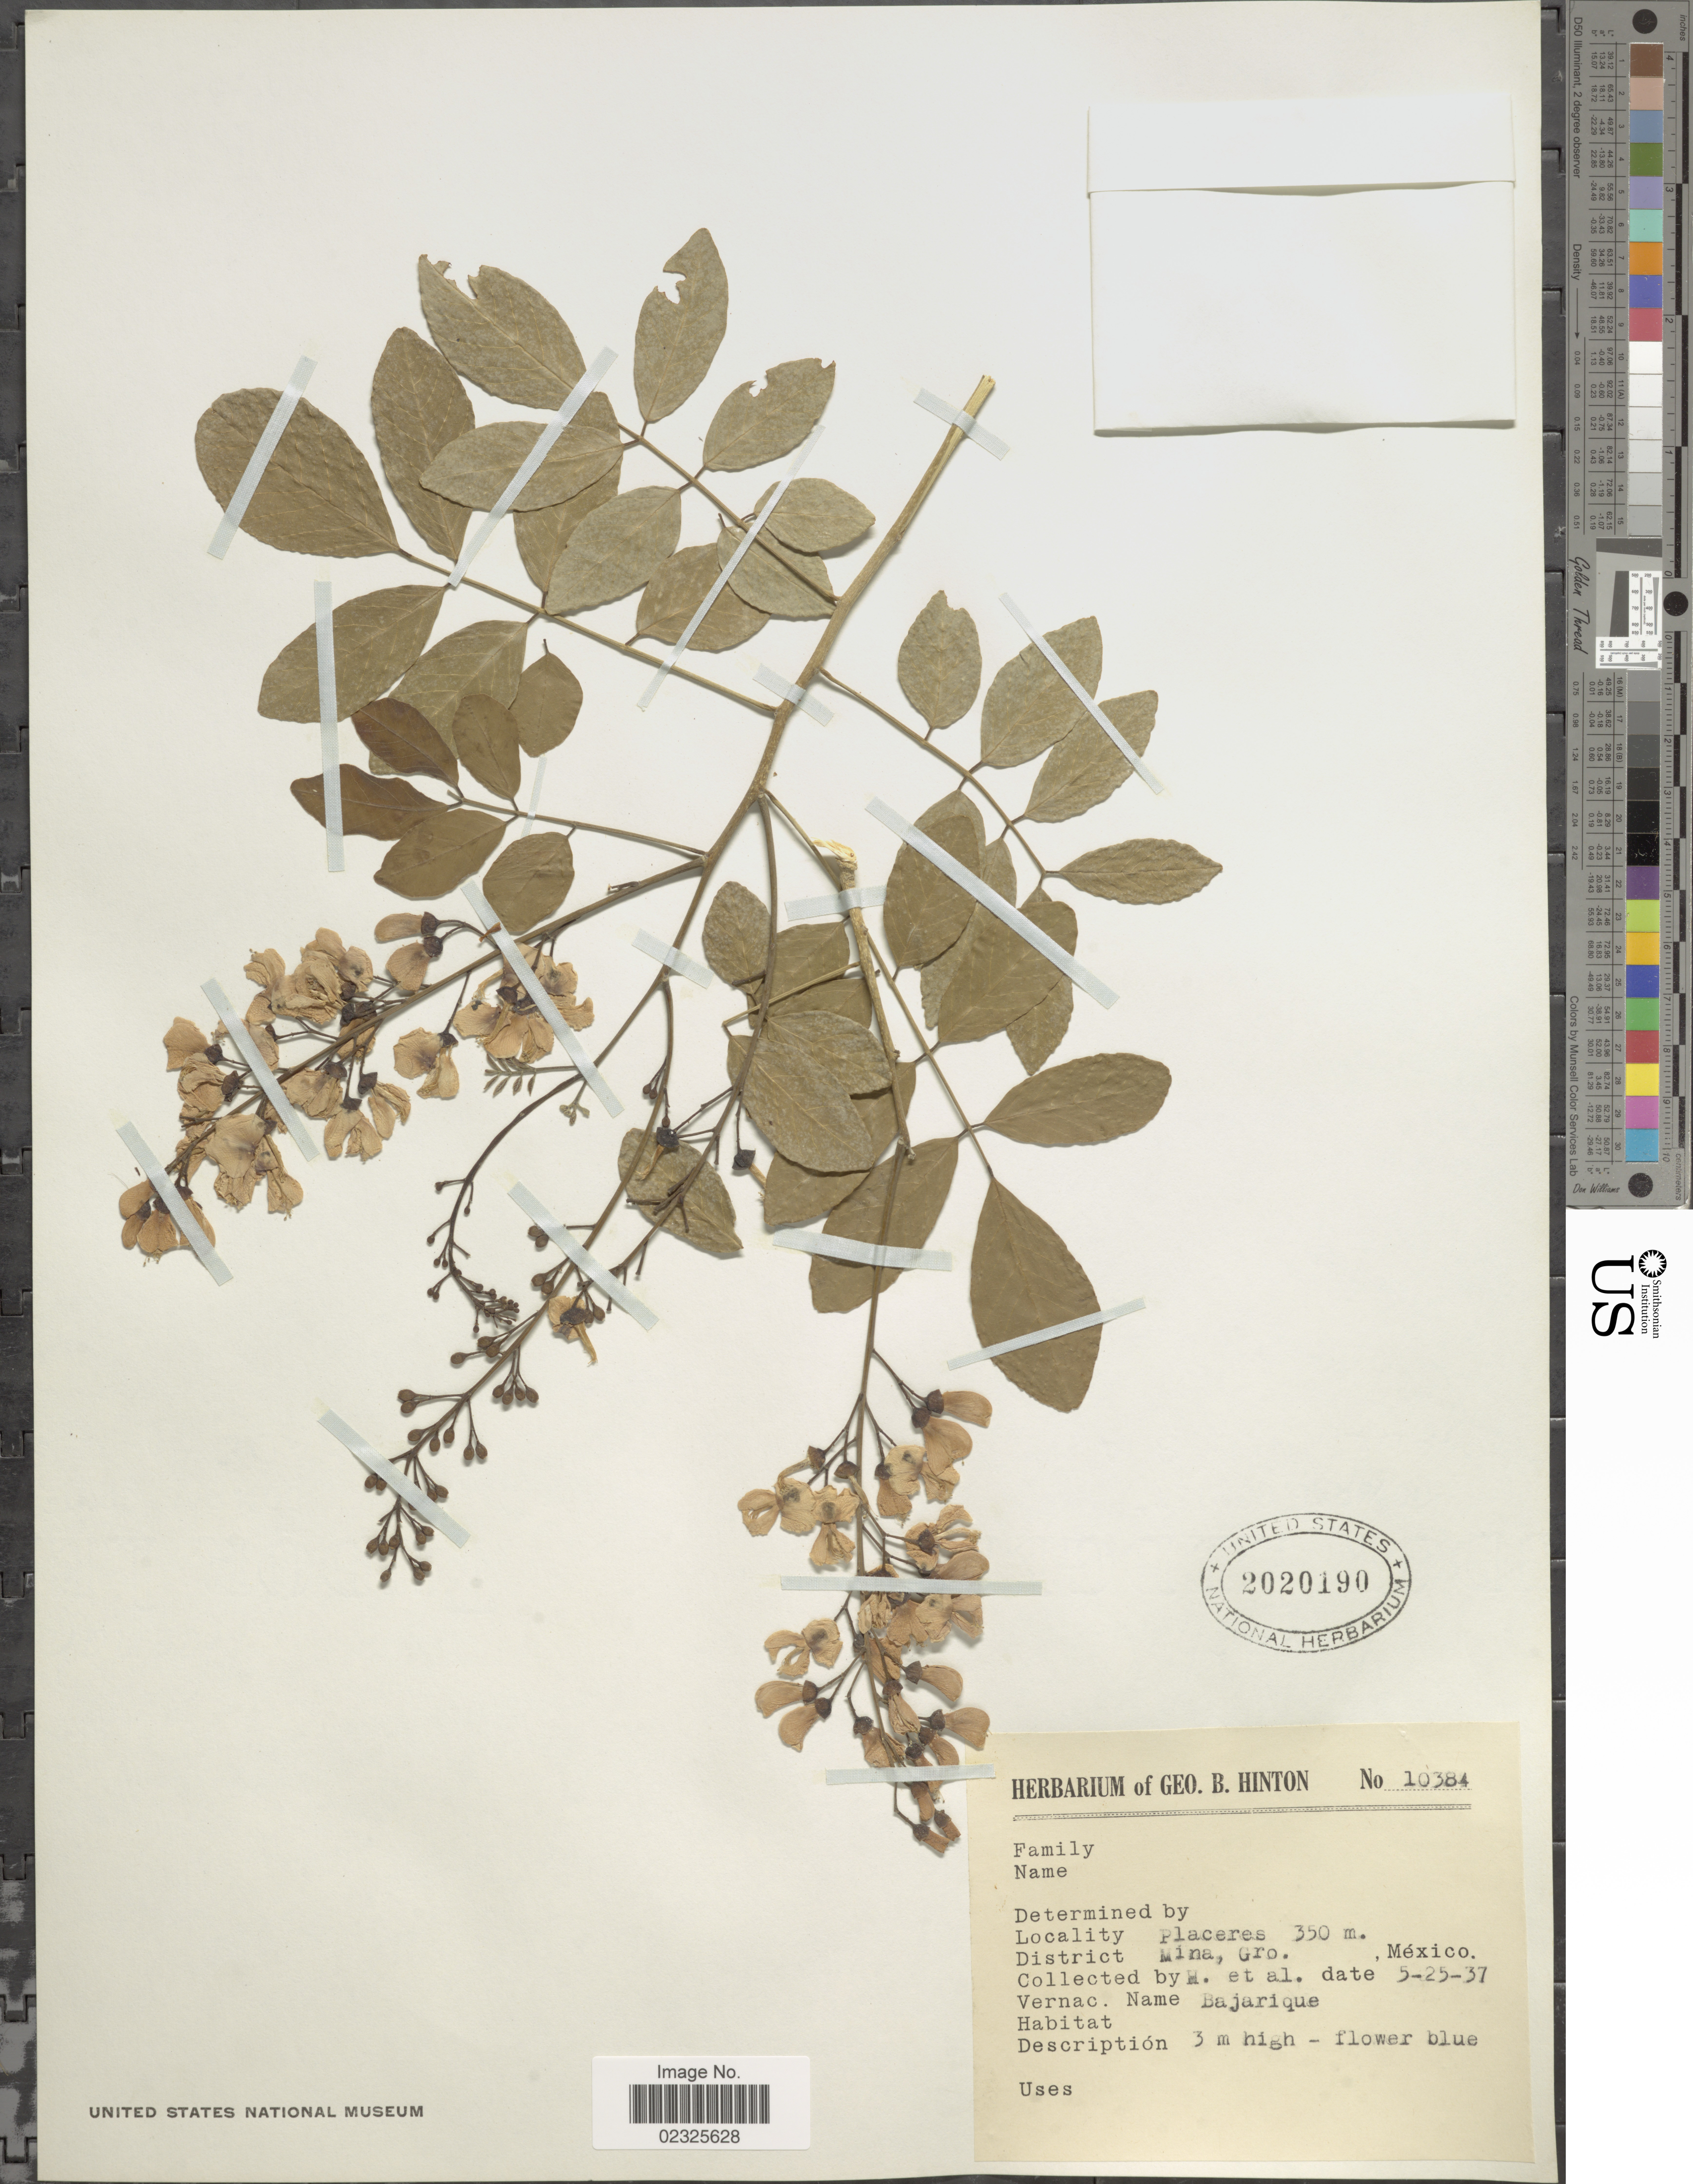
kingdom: Plantae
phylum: Tracheophyta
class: Magnoliopsida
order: Fabales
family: Fabaceae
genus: Gliricidia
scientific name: Gliricidia sepium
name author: (Jacq.) Kunth ex Walp.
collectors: G. B. Hinton & et al.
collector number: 10384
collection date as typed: Transcribed d/m/y: 25/5/37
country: Mexico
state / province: Guerrero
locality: Placeres, District Mina, Gro.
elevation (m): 350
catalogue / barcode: US 2020190